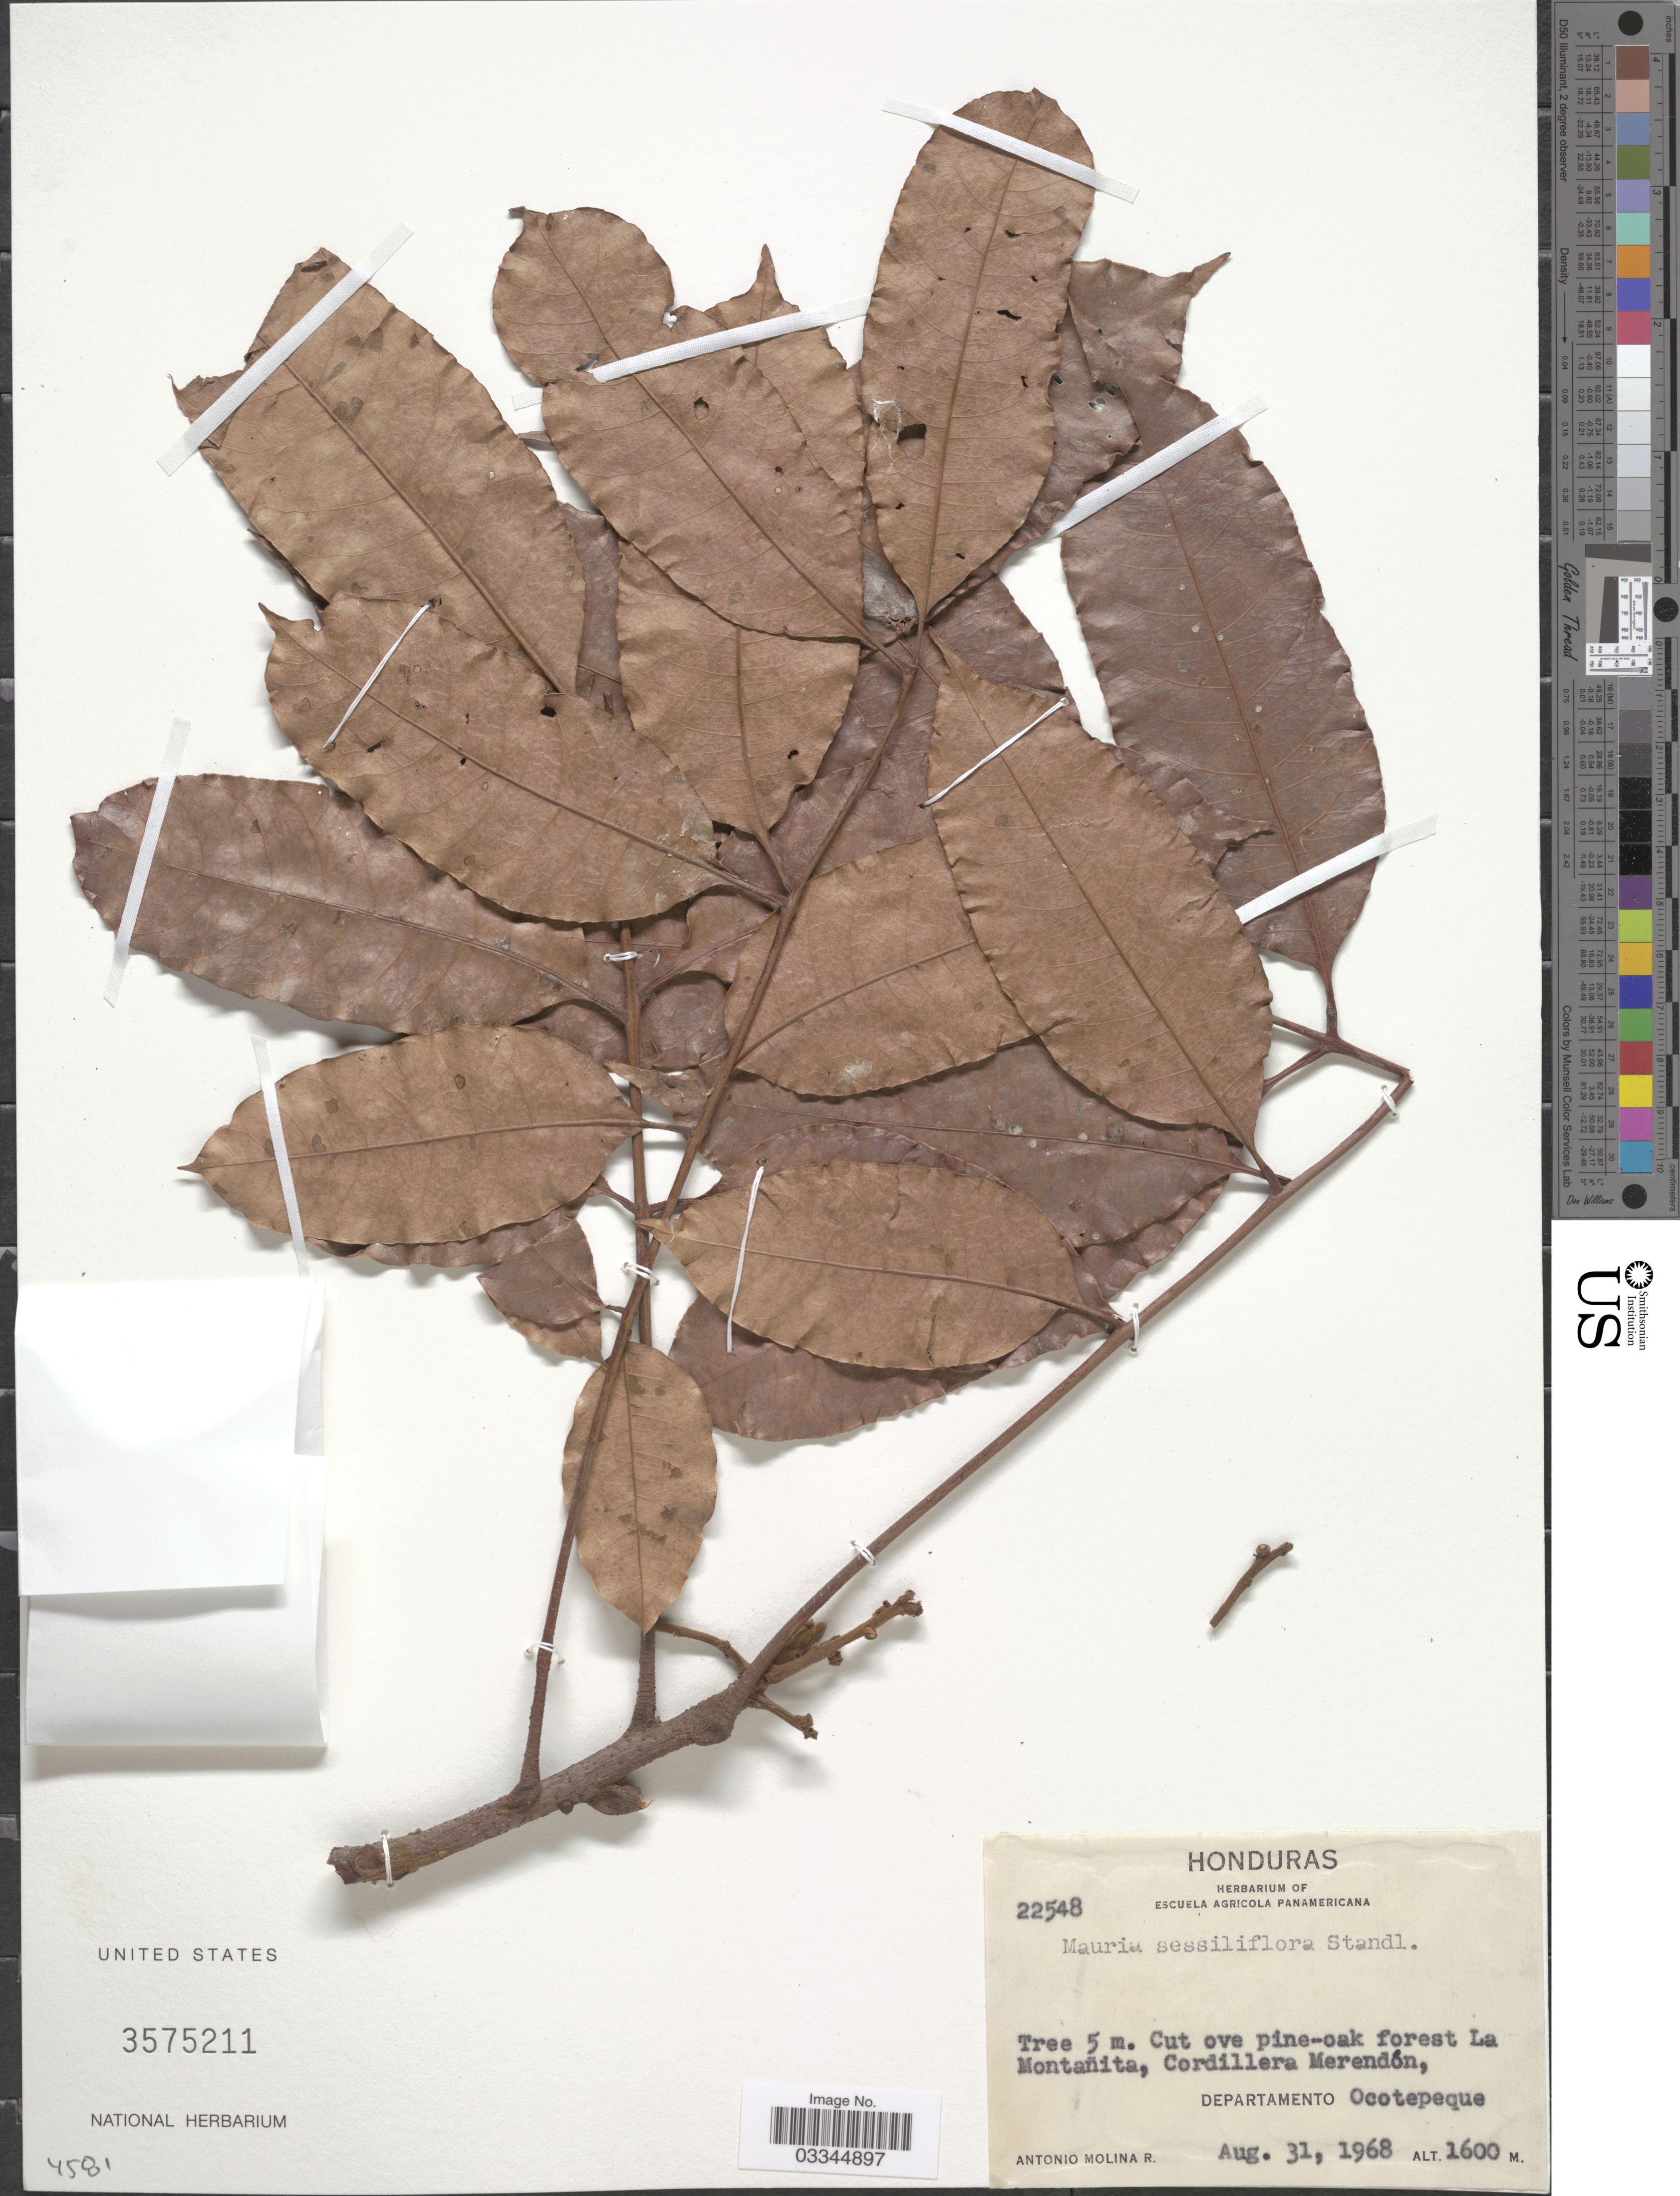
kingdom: Plantae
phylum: Tracheophyta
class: Magnoliopsida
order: Sapindales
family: Anacardiaceae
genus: Mauria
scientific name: Mauria sericea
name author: Loes.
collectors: A. Molina R.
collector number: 22548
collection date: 1968-08-31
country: Honduras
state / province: Ocotepeque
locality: Cut ove pine-oak forest La Montañita, Cordillera Merendón, Departamento Ocotepeque.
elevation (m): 1600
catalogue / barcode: US 3575211